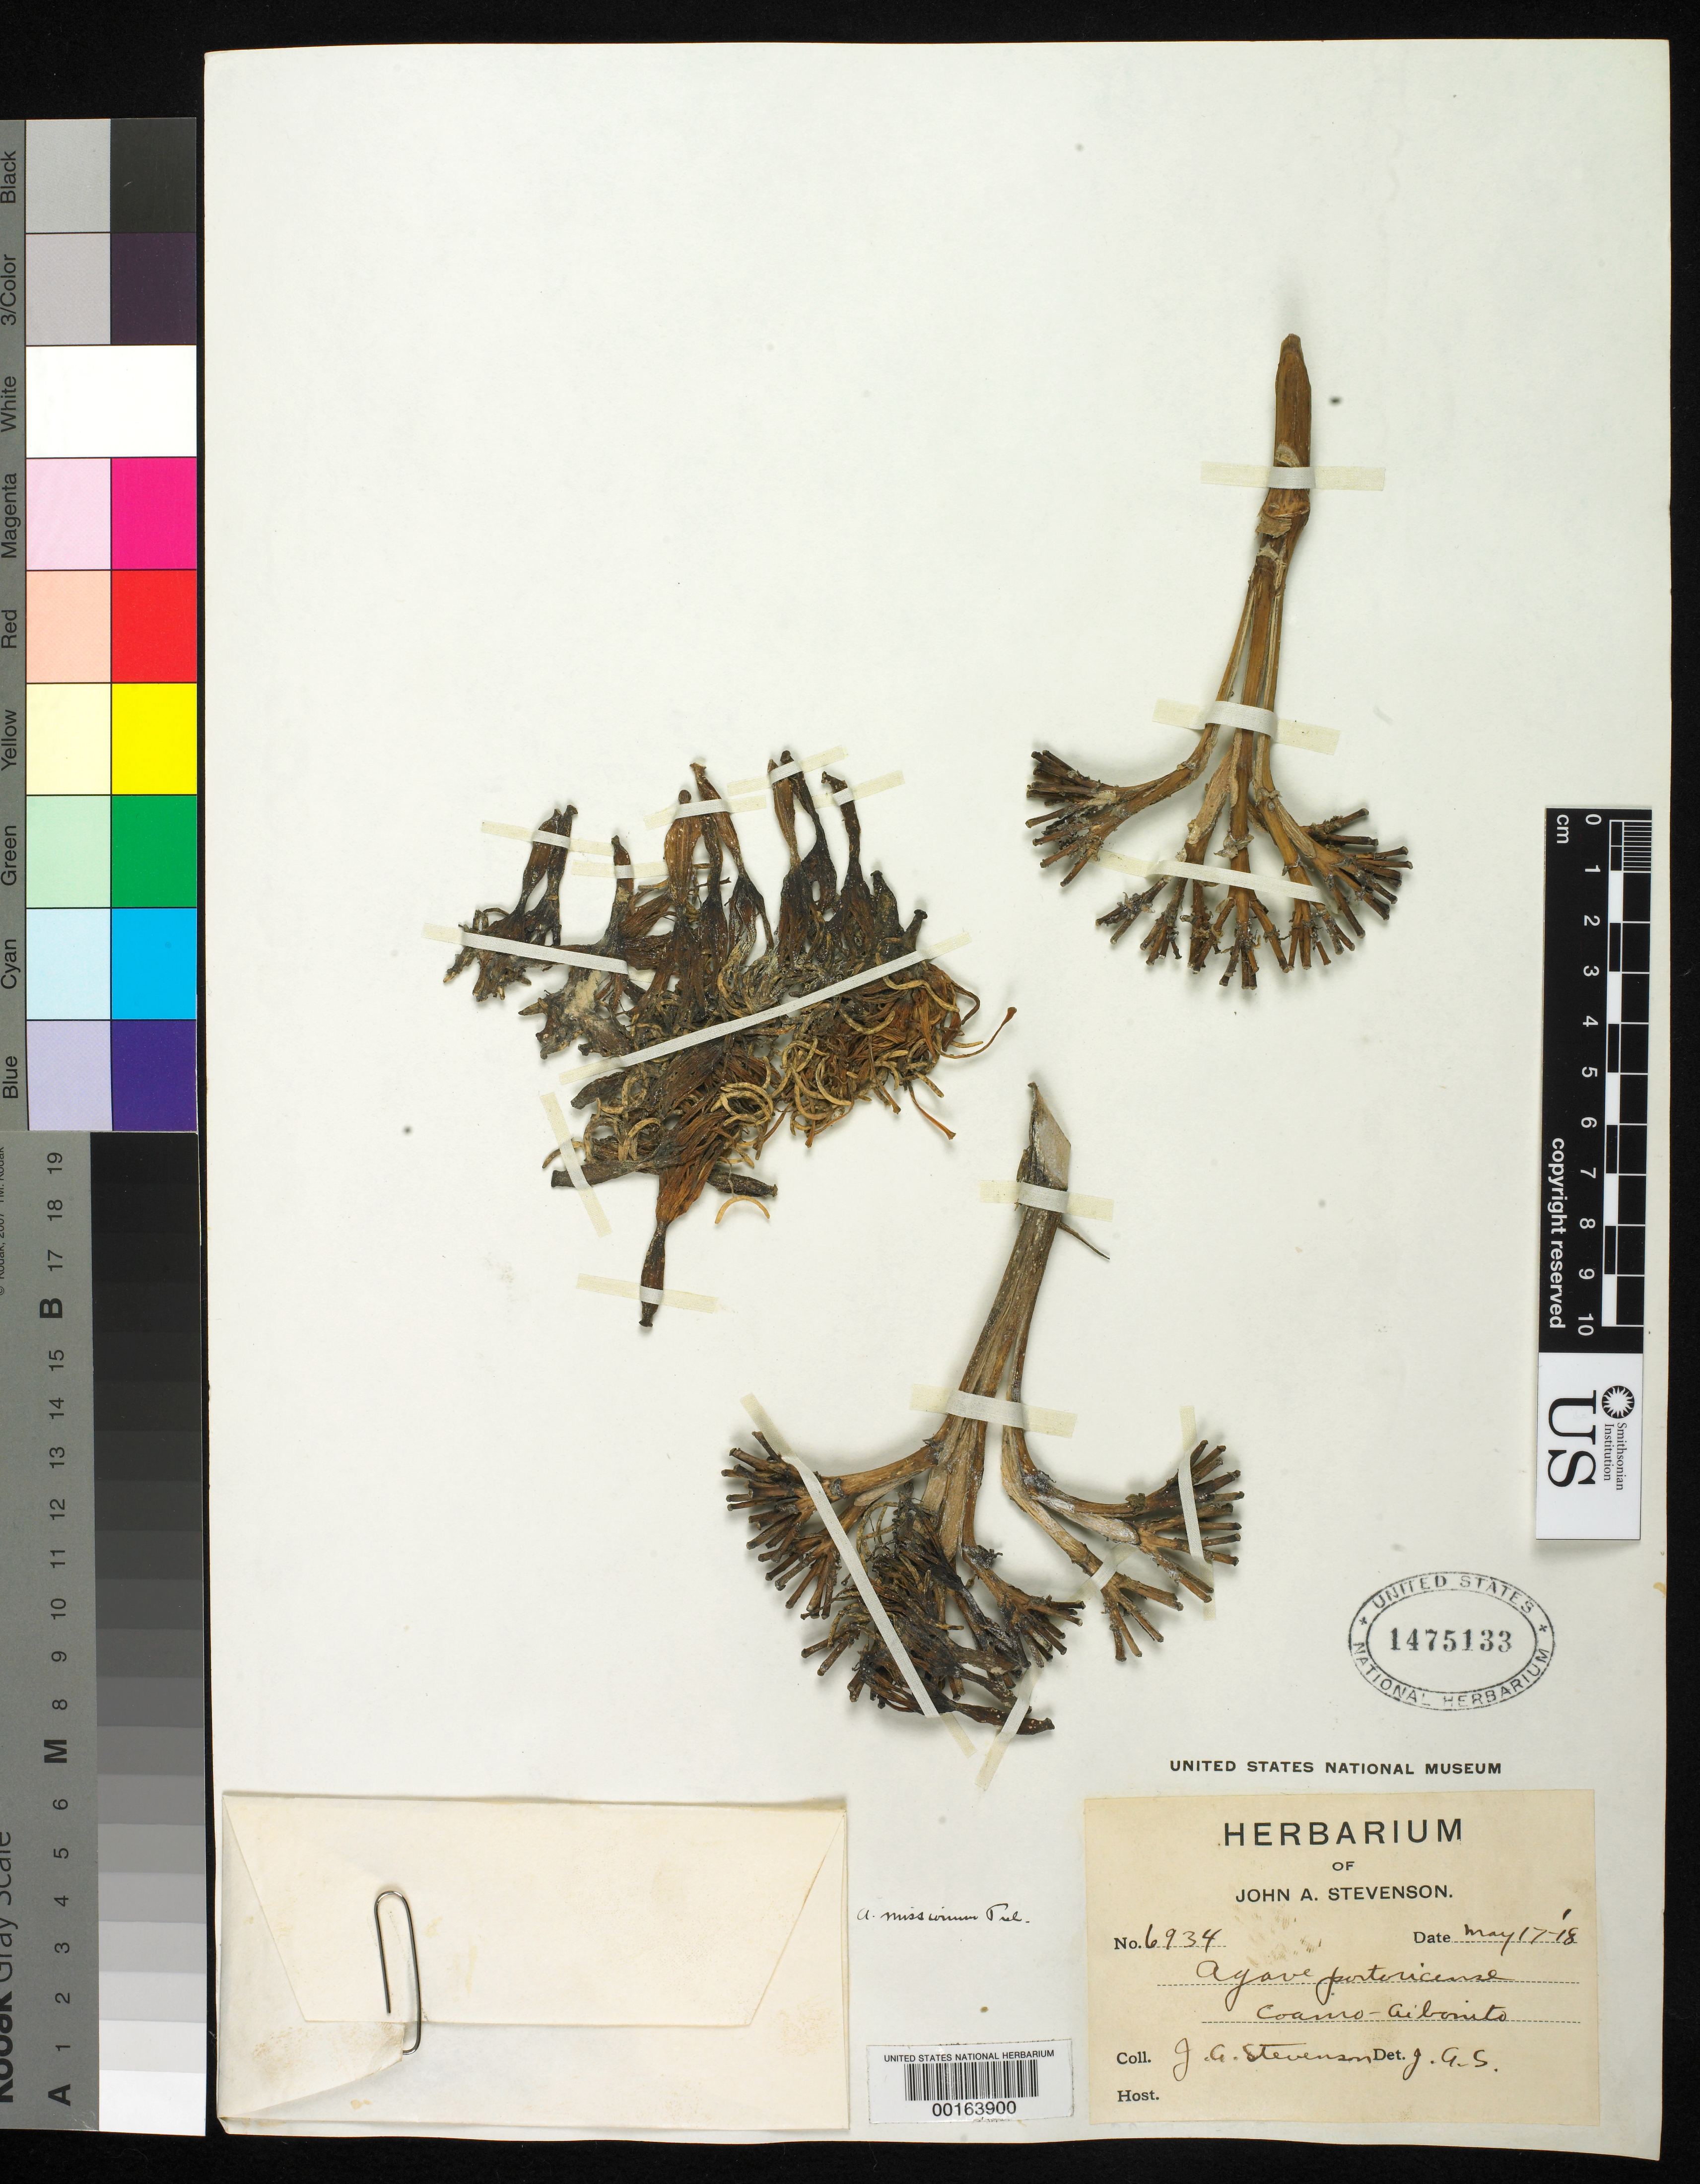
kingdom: Plantae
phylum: Tracheophyta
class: Liliopsida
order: Asparagales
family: Asparagaceae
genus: Agave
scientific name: Agave missionum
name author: Trel.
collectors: J. Stevenson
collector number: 6934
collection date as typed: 17 May 1918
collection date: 1918-05-17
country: Puerto Rico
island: Greater Antilles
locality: Coamo - aibonito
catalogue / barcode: US 1475133